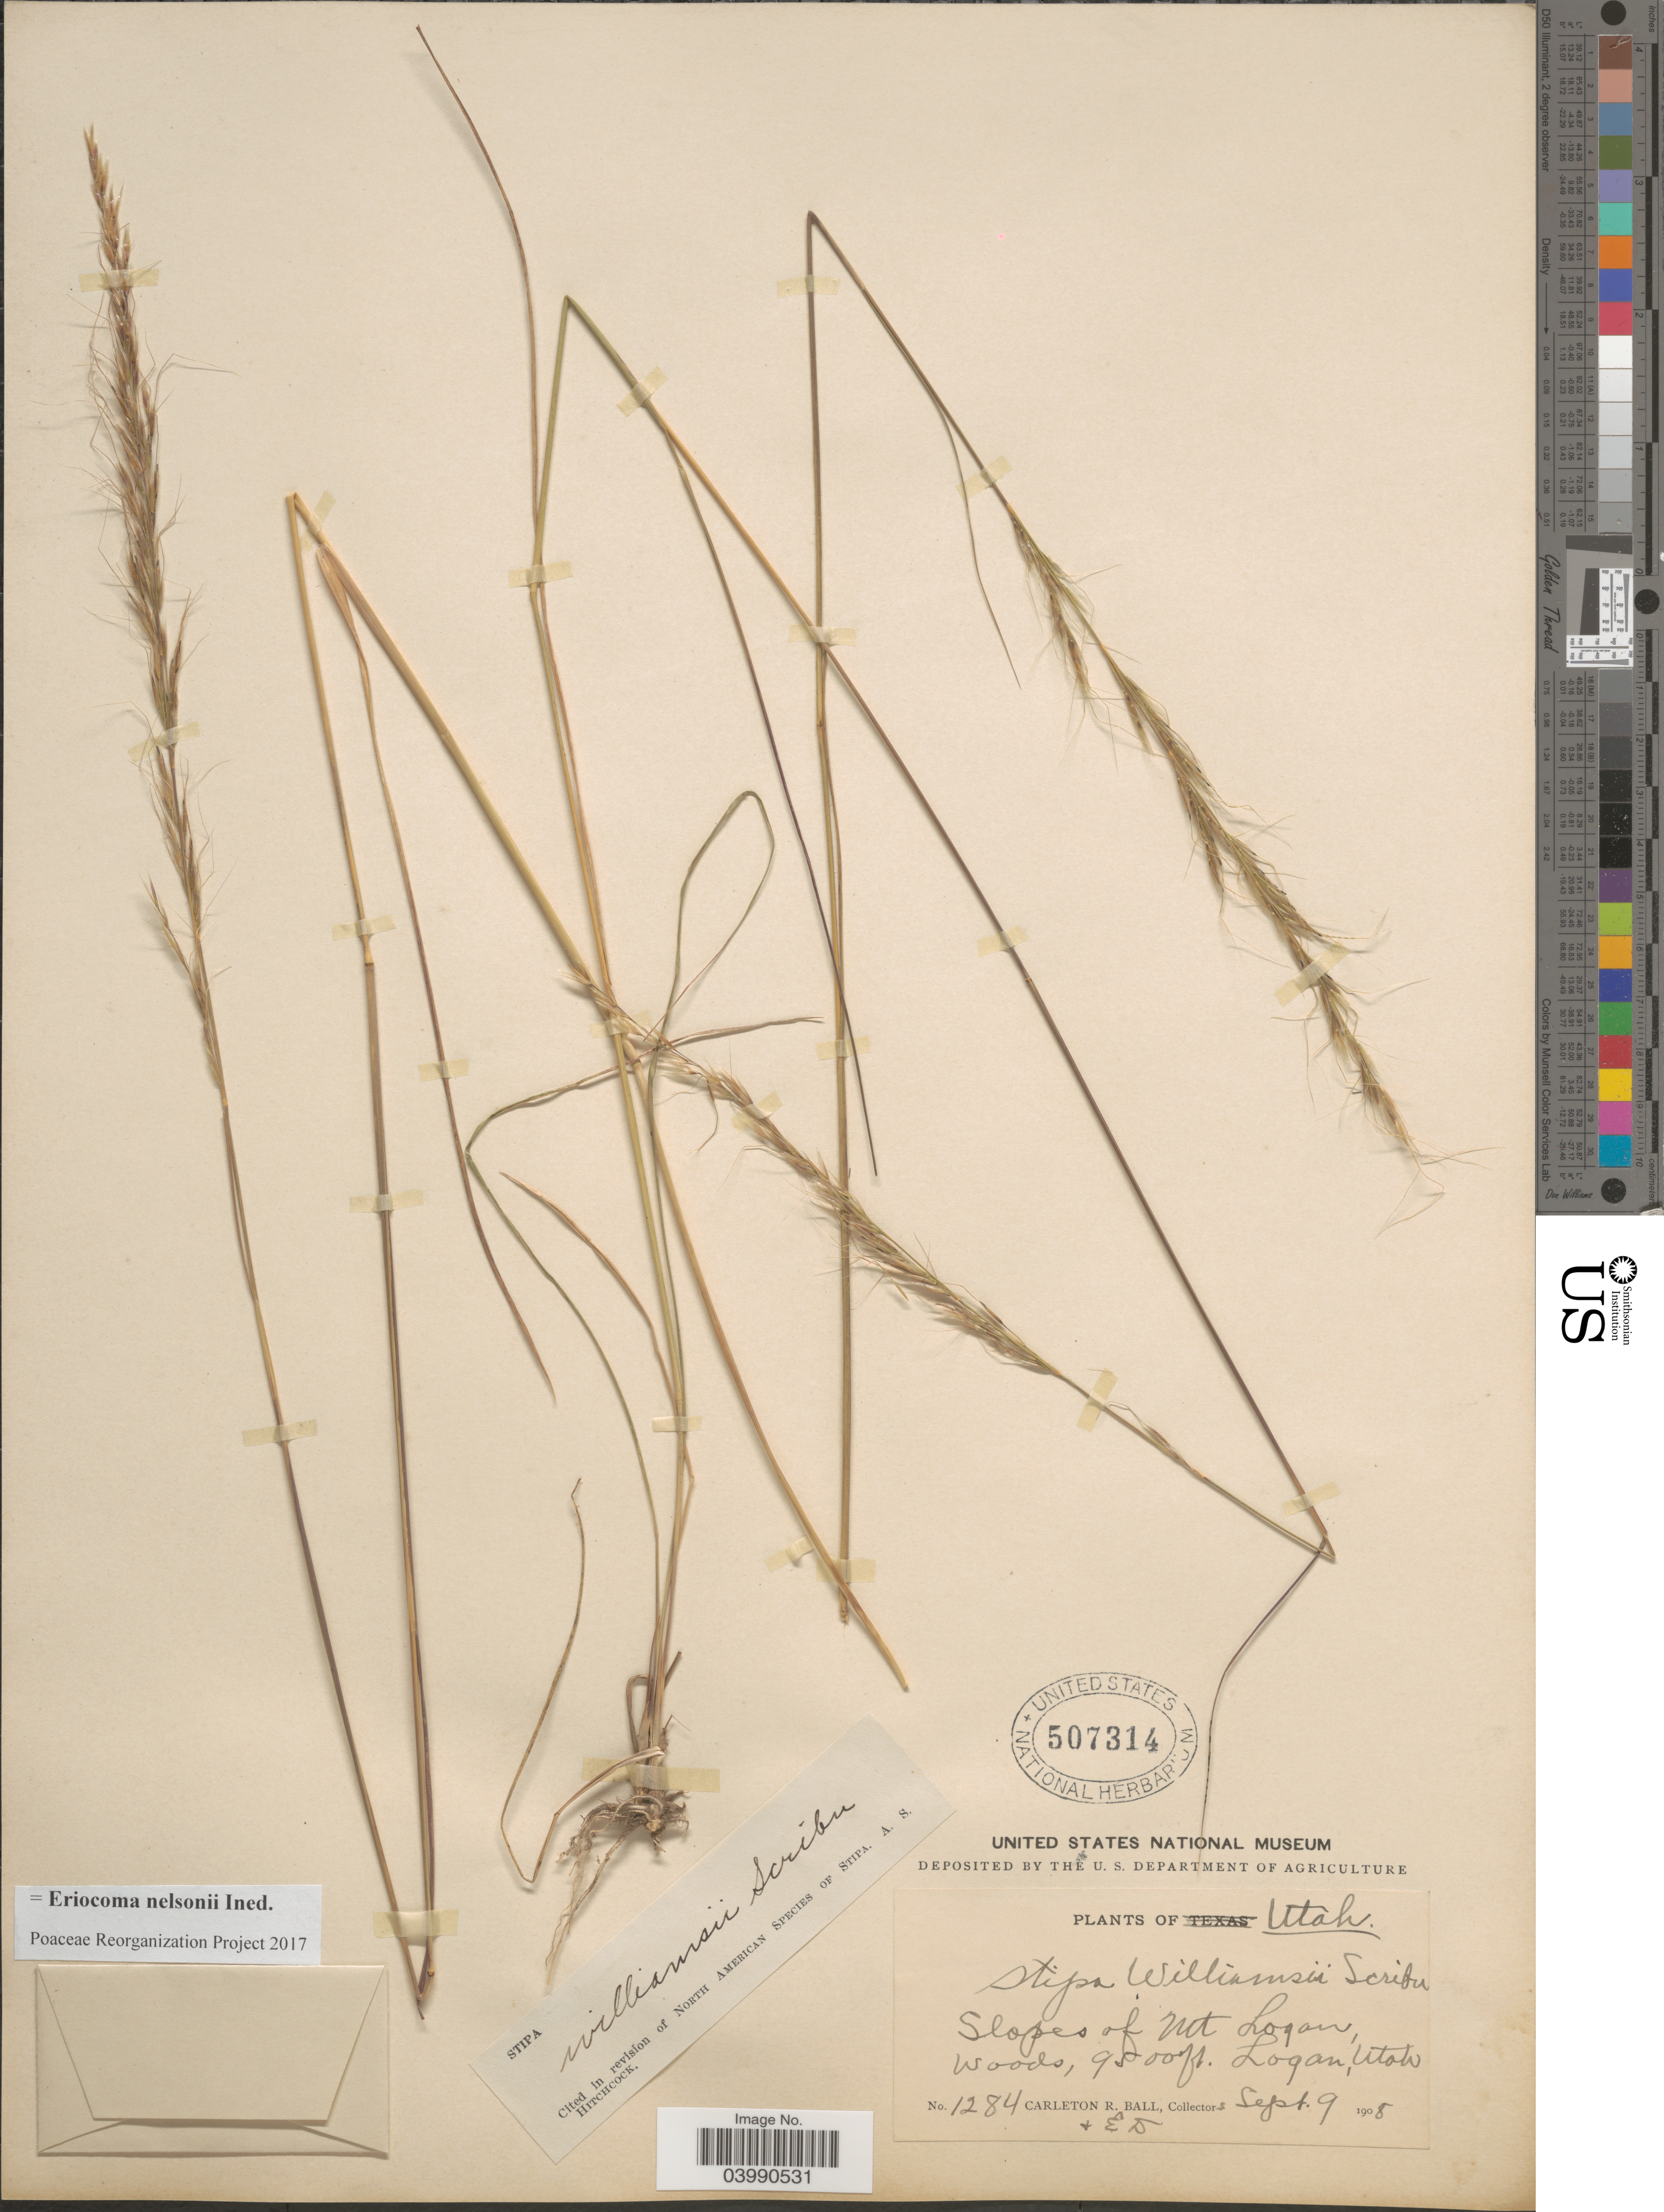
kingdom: Plantae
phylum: Tracheophyta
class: Liliopsida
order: Poales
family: Poaceae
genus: Eriocoma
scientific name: Eriocoma nelsonii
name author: (Scribn.) Romasch.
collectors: C. R. Ball & E. D.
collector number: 1284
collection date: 1908-09-09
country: United States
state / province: Utah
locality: Slopes of Mt Logan. Logan.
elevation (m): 2896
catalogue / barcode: US 507314